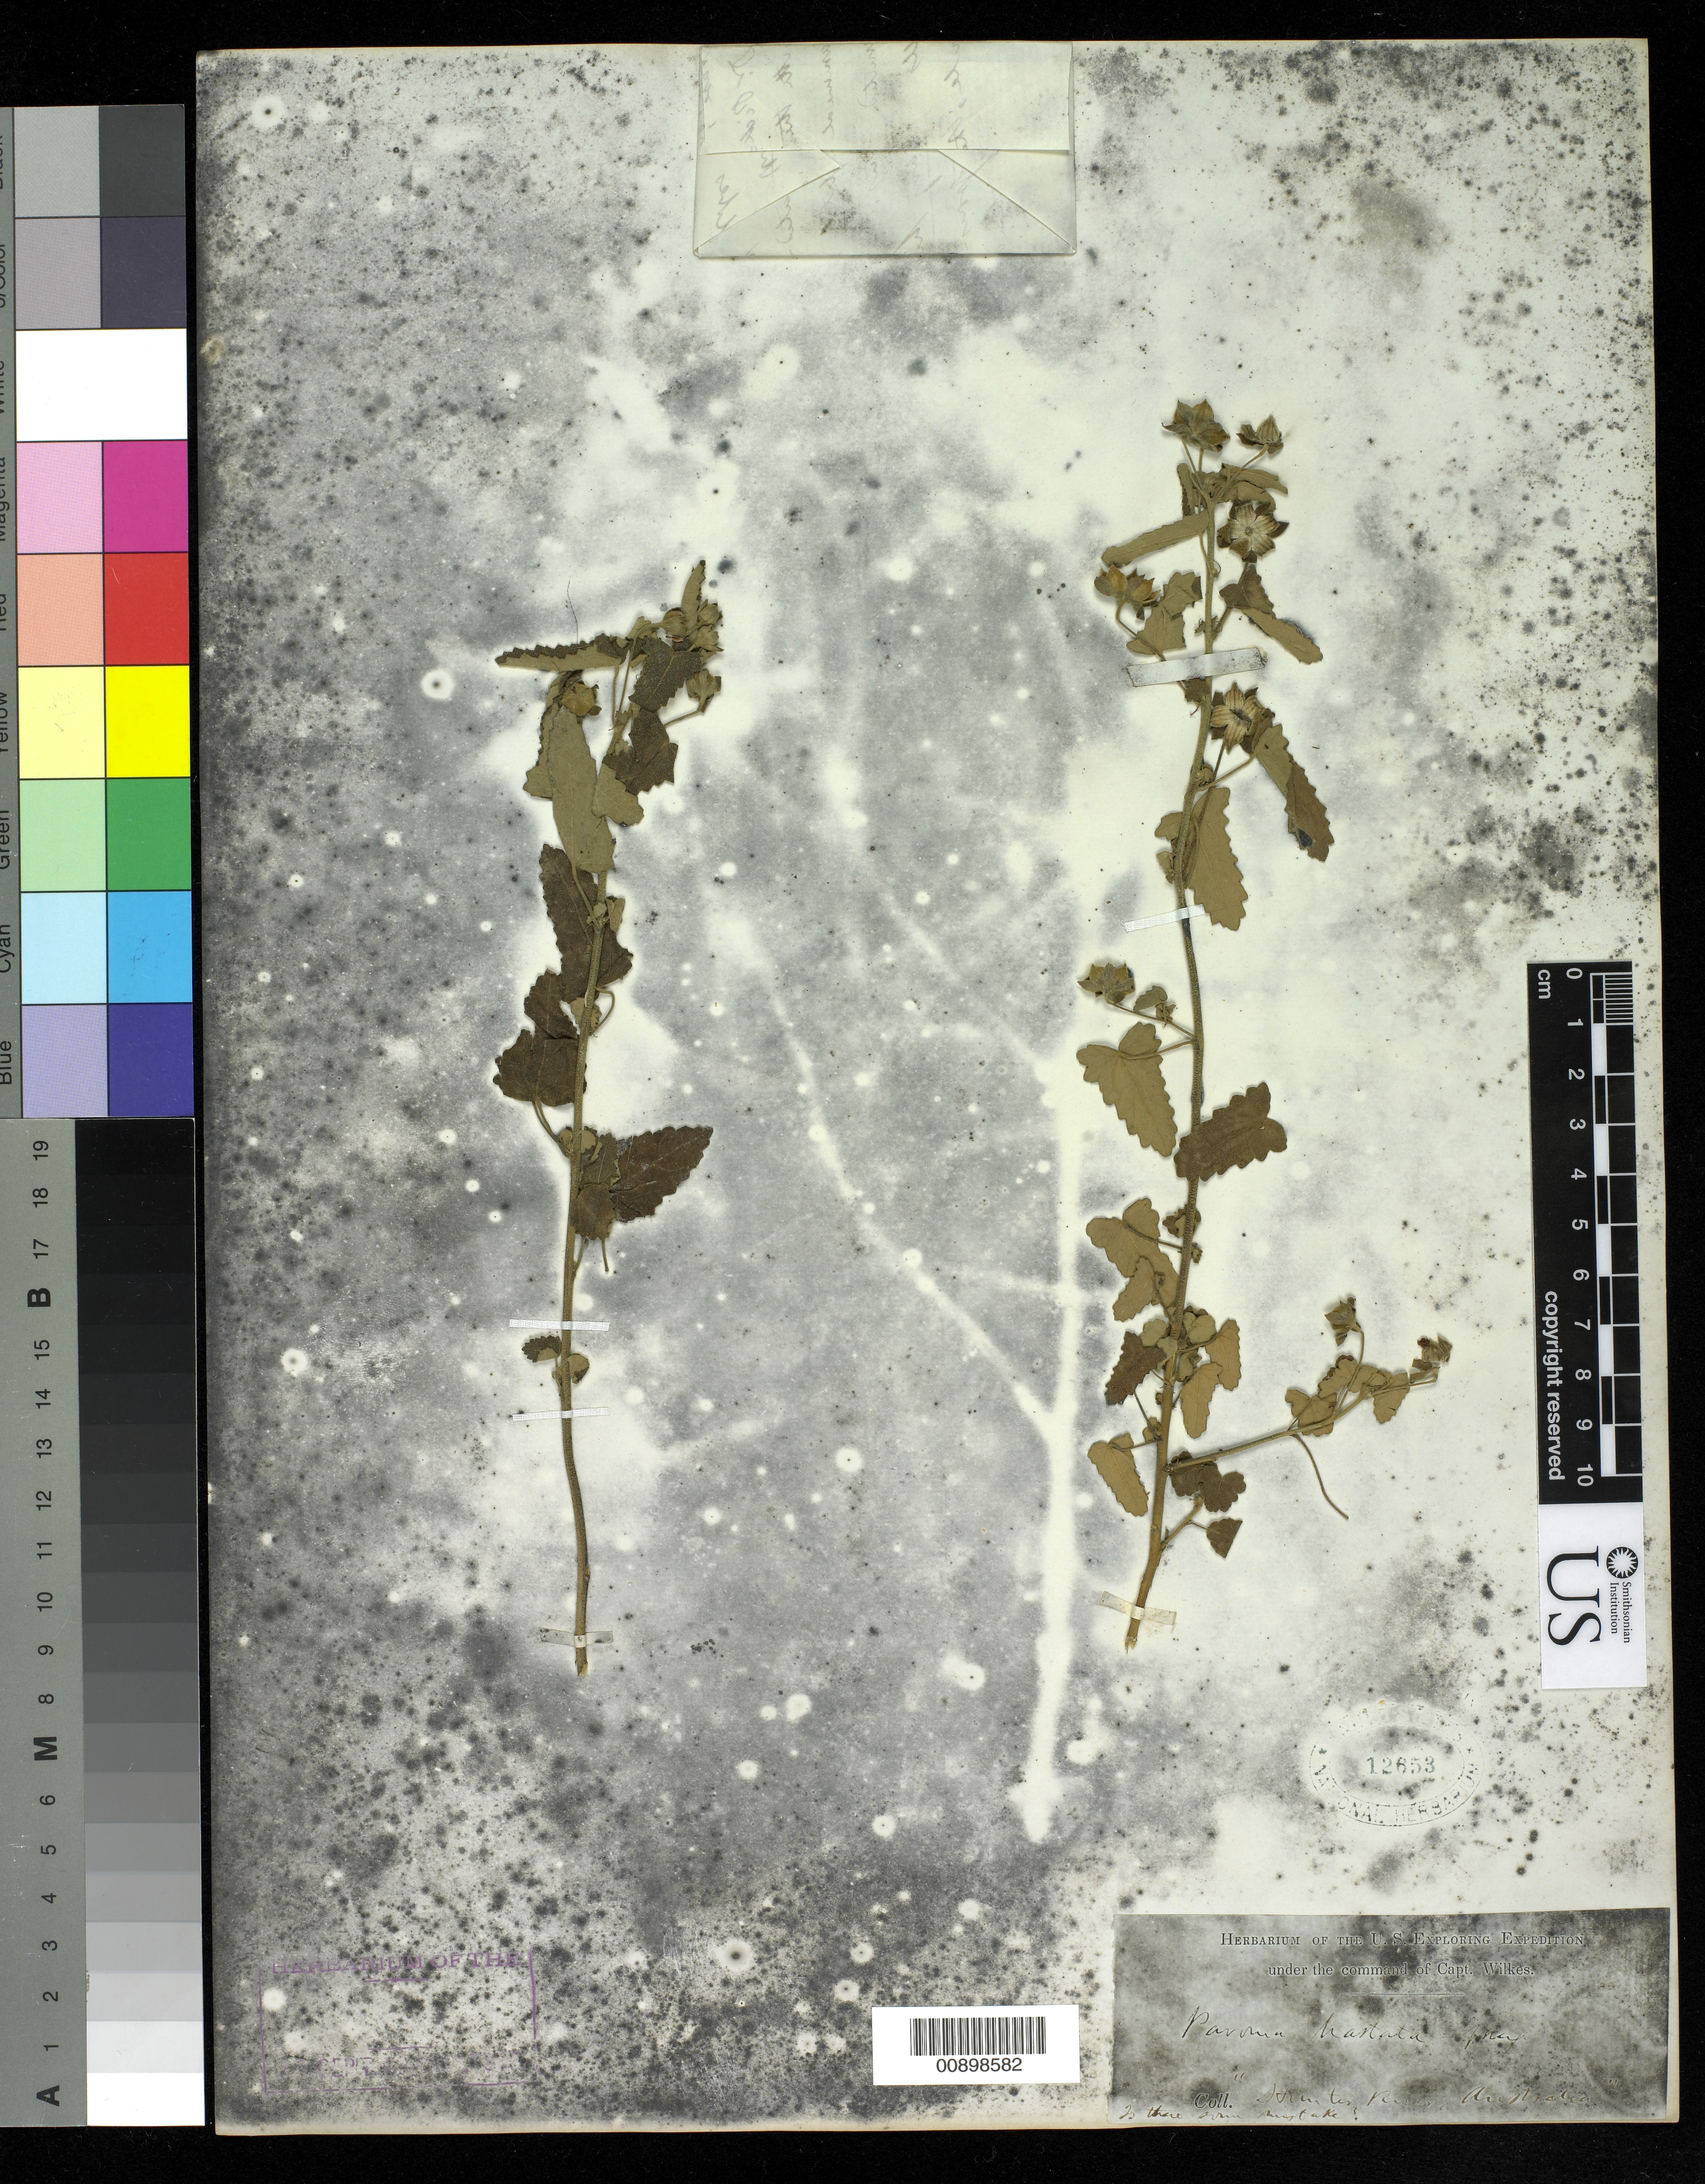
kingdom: Plantae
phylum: Tracheophyta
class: Magnoliopsida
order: Malvales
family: Malvaceae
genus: Pavonia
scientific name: Pavonia hastata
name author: Cav.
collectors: Wilkes Explor. Exped.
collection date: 1838/1842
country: Australia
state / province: New South Wales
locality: Hunter's River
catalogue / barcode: US 12653